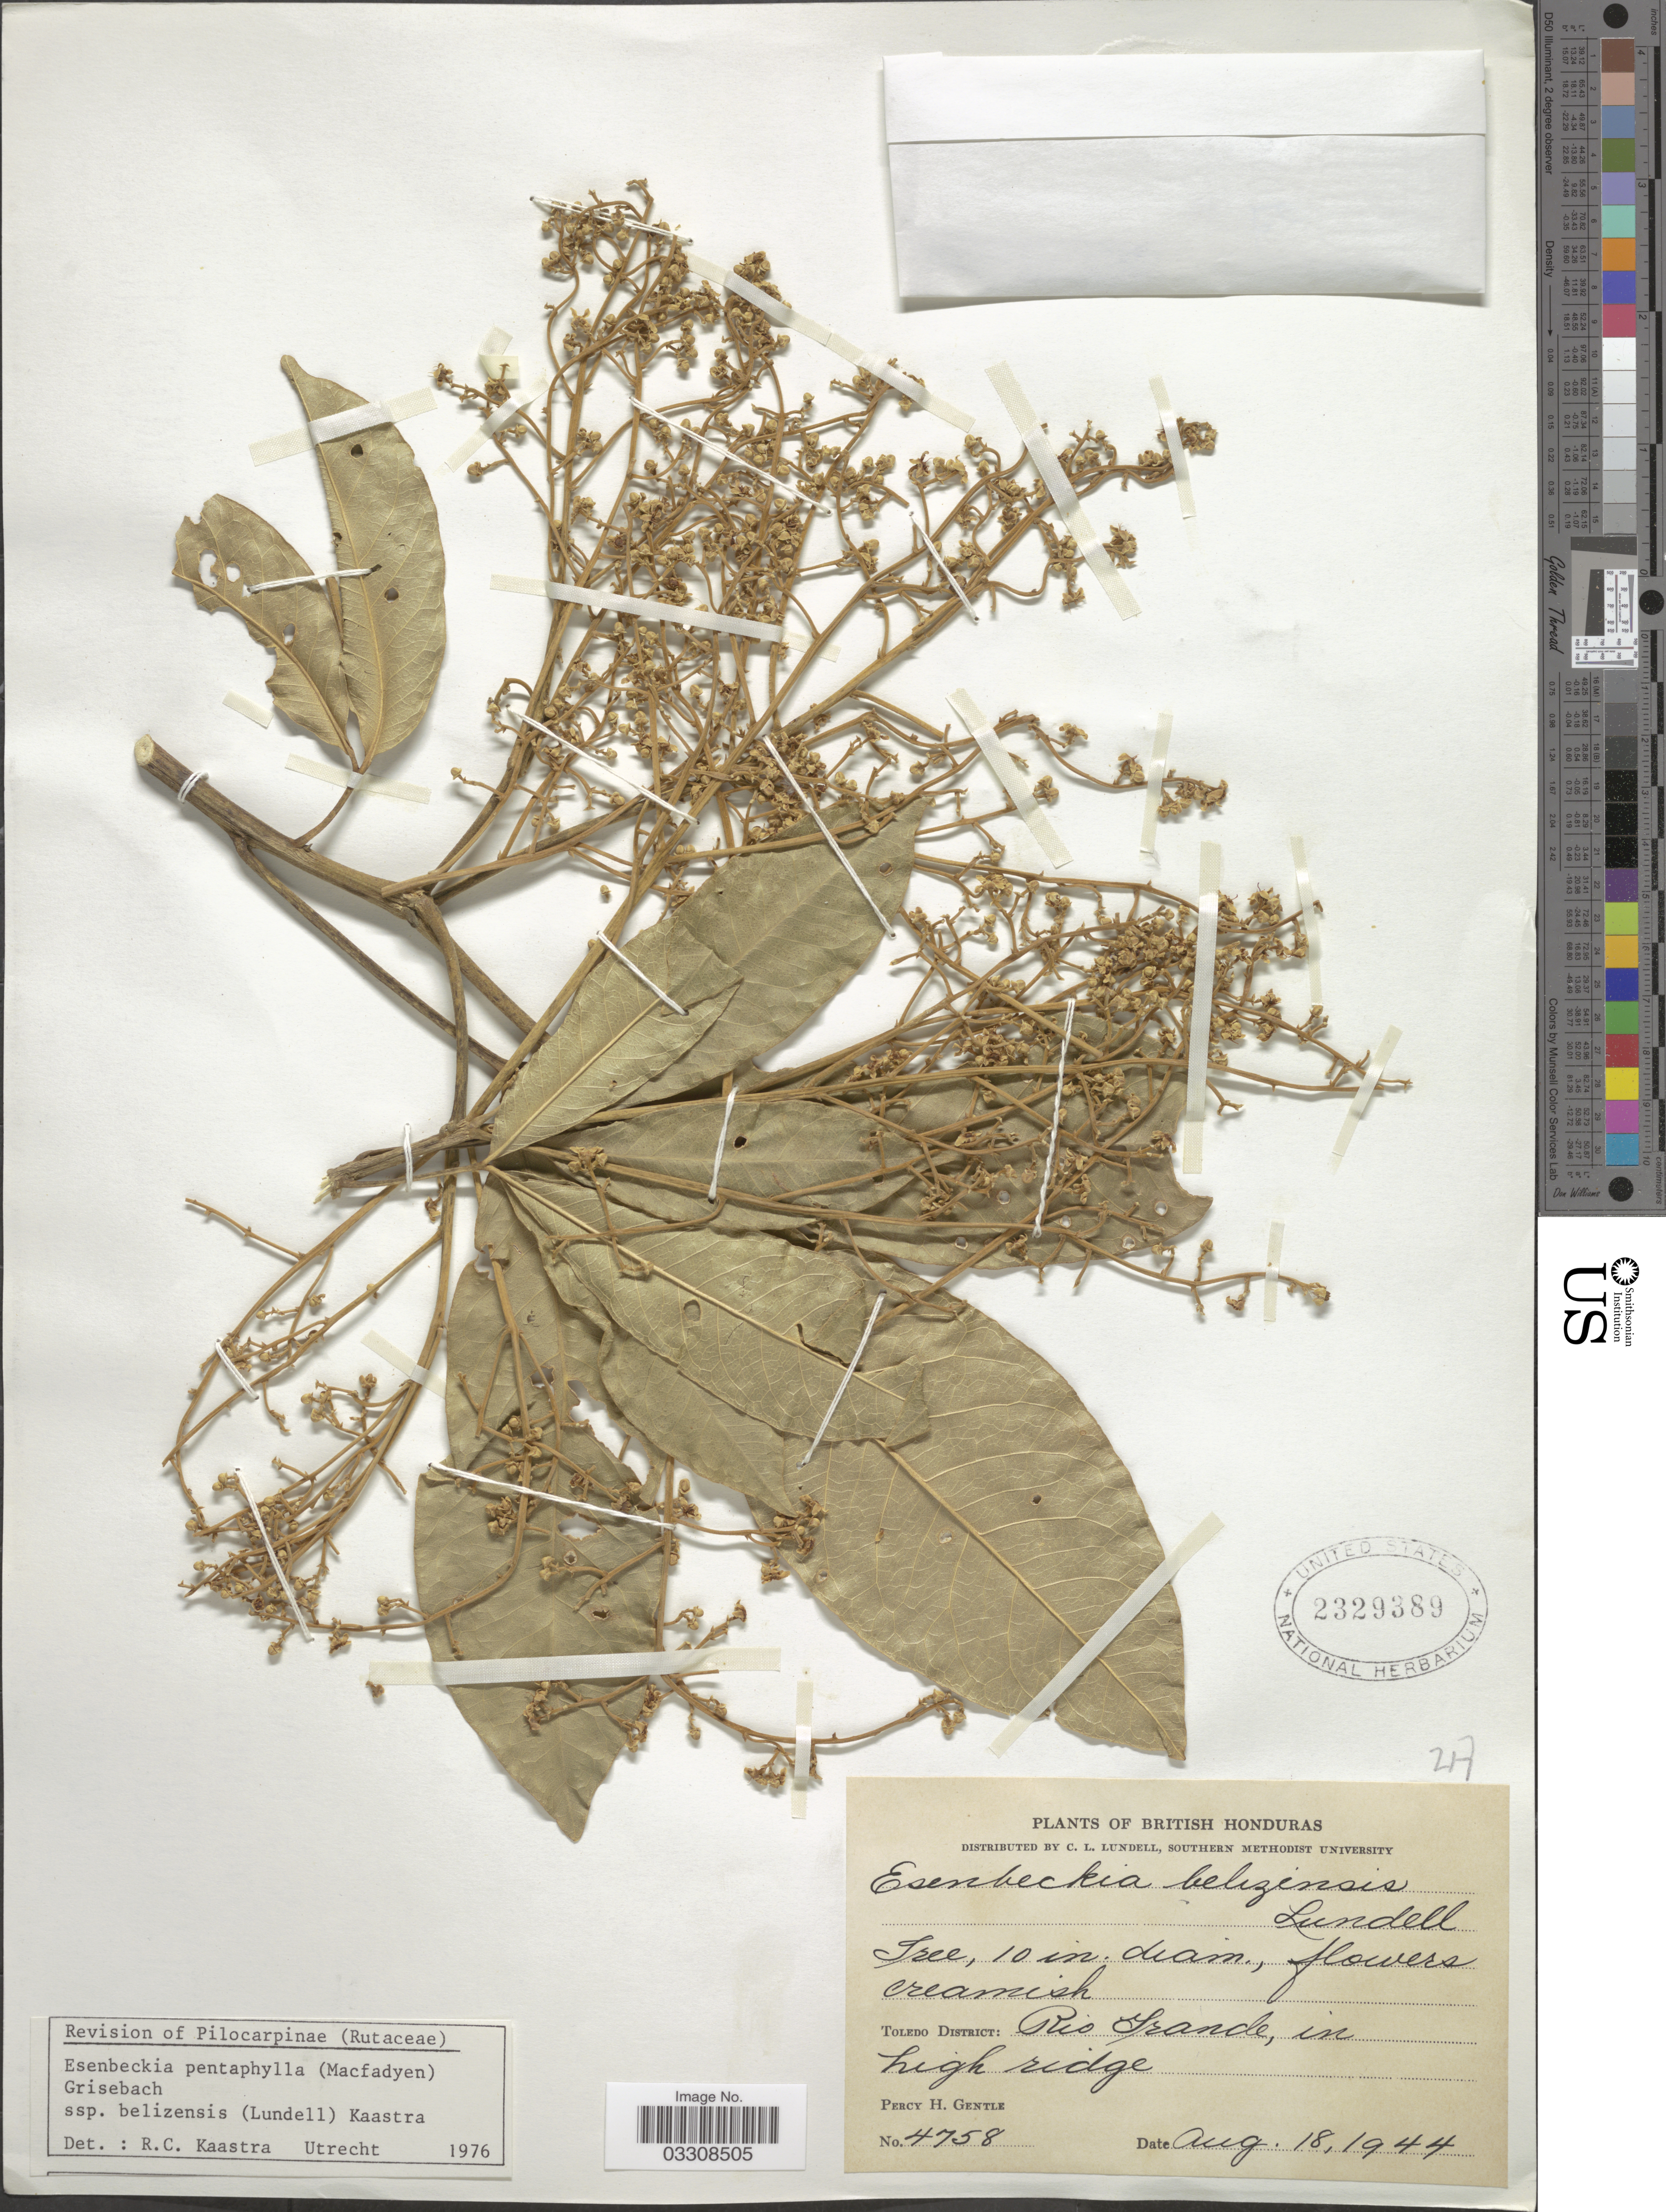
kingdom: Plantae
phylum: Tracheophyta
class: Magnoliopsida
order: Sapindales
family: Rutaceae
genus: Esenbeckia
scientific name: Esenbeckia pentaphylla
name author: (Macfad.) Griseb.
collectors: P. H. Gentle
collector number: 4758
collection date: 1944-08-18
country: Belize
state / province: Toledo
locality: British Honduras. Toledo District: Rio Grande, in high ridge.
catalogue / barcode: US 2329389